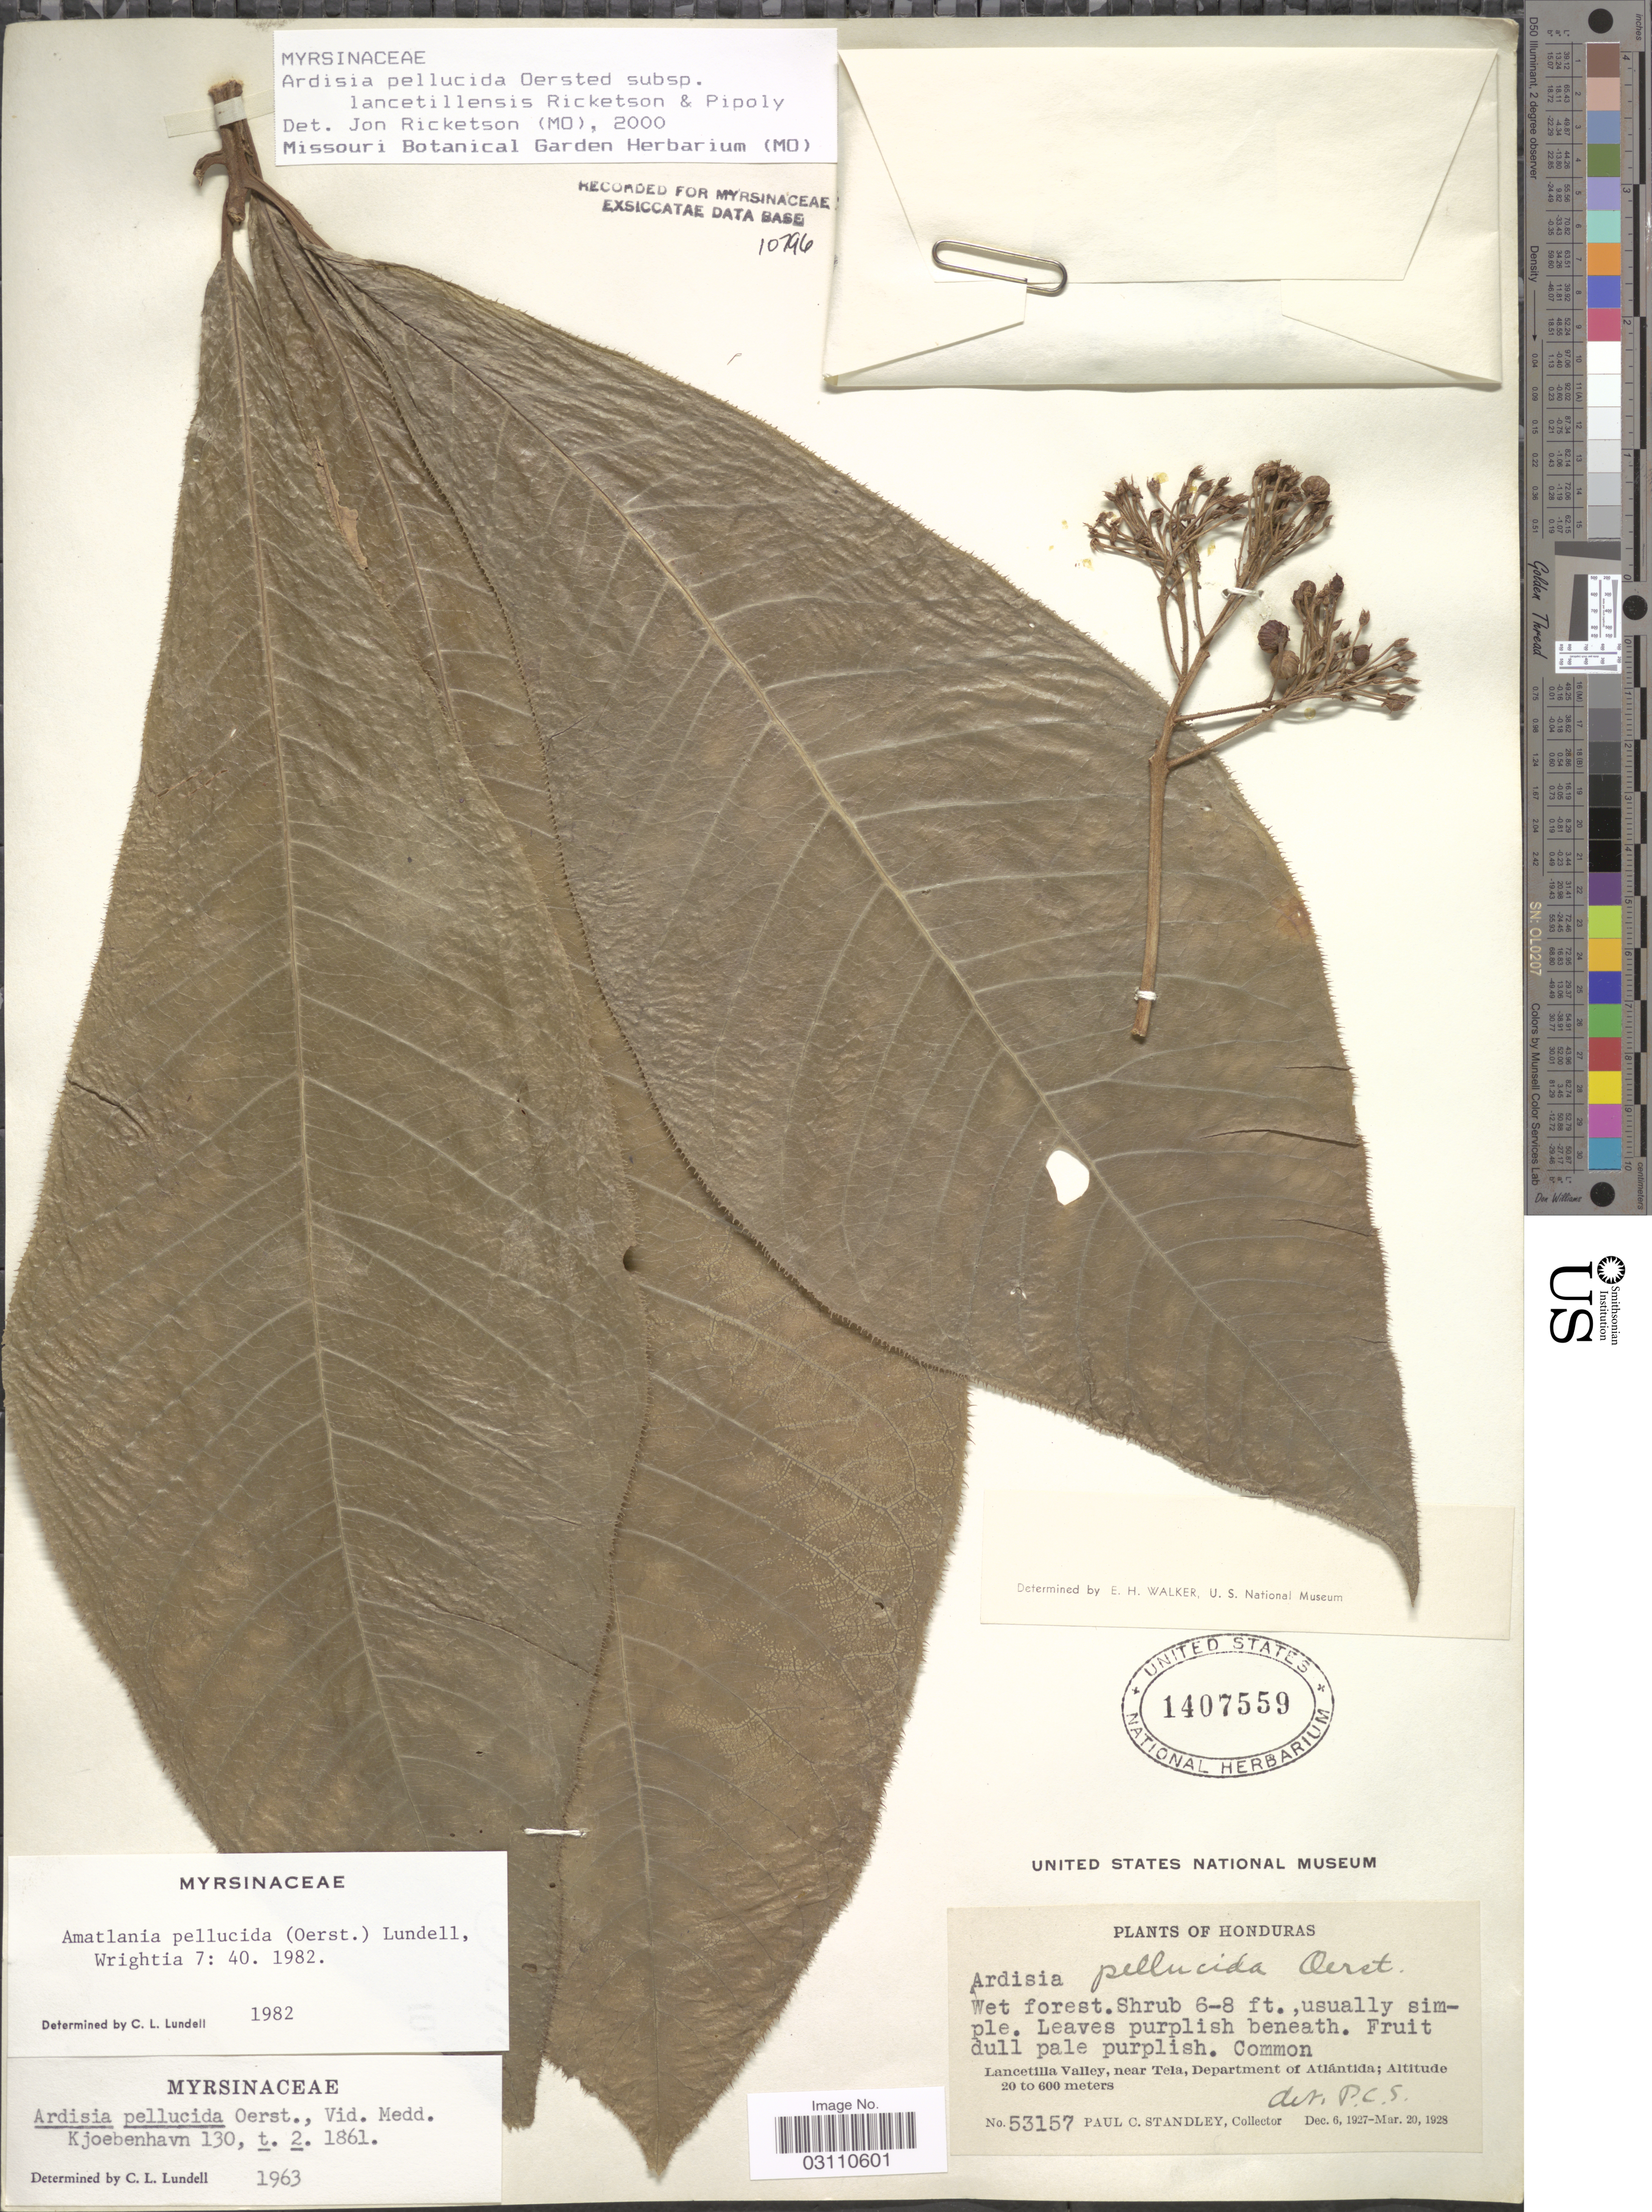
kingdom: Plantae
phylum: Tracheophyta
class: Magnoliopsida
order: Ericales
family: Primulaceae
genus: Ardisia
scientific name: Ardisia pellucida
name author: Oerst.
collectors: P. C. Standley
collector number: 53157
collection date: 1927-12-06/1928-03-20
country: Honduras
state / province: Atlántida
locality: Lancetilla Valley, near Tela, Department of Atlántida.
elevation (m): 20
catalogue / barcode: US 1407559